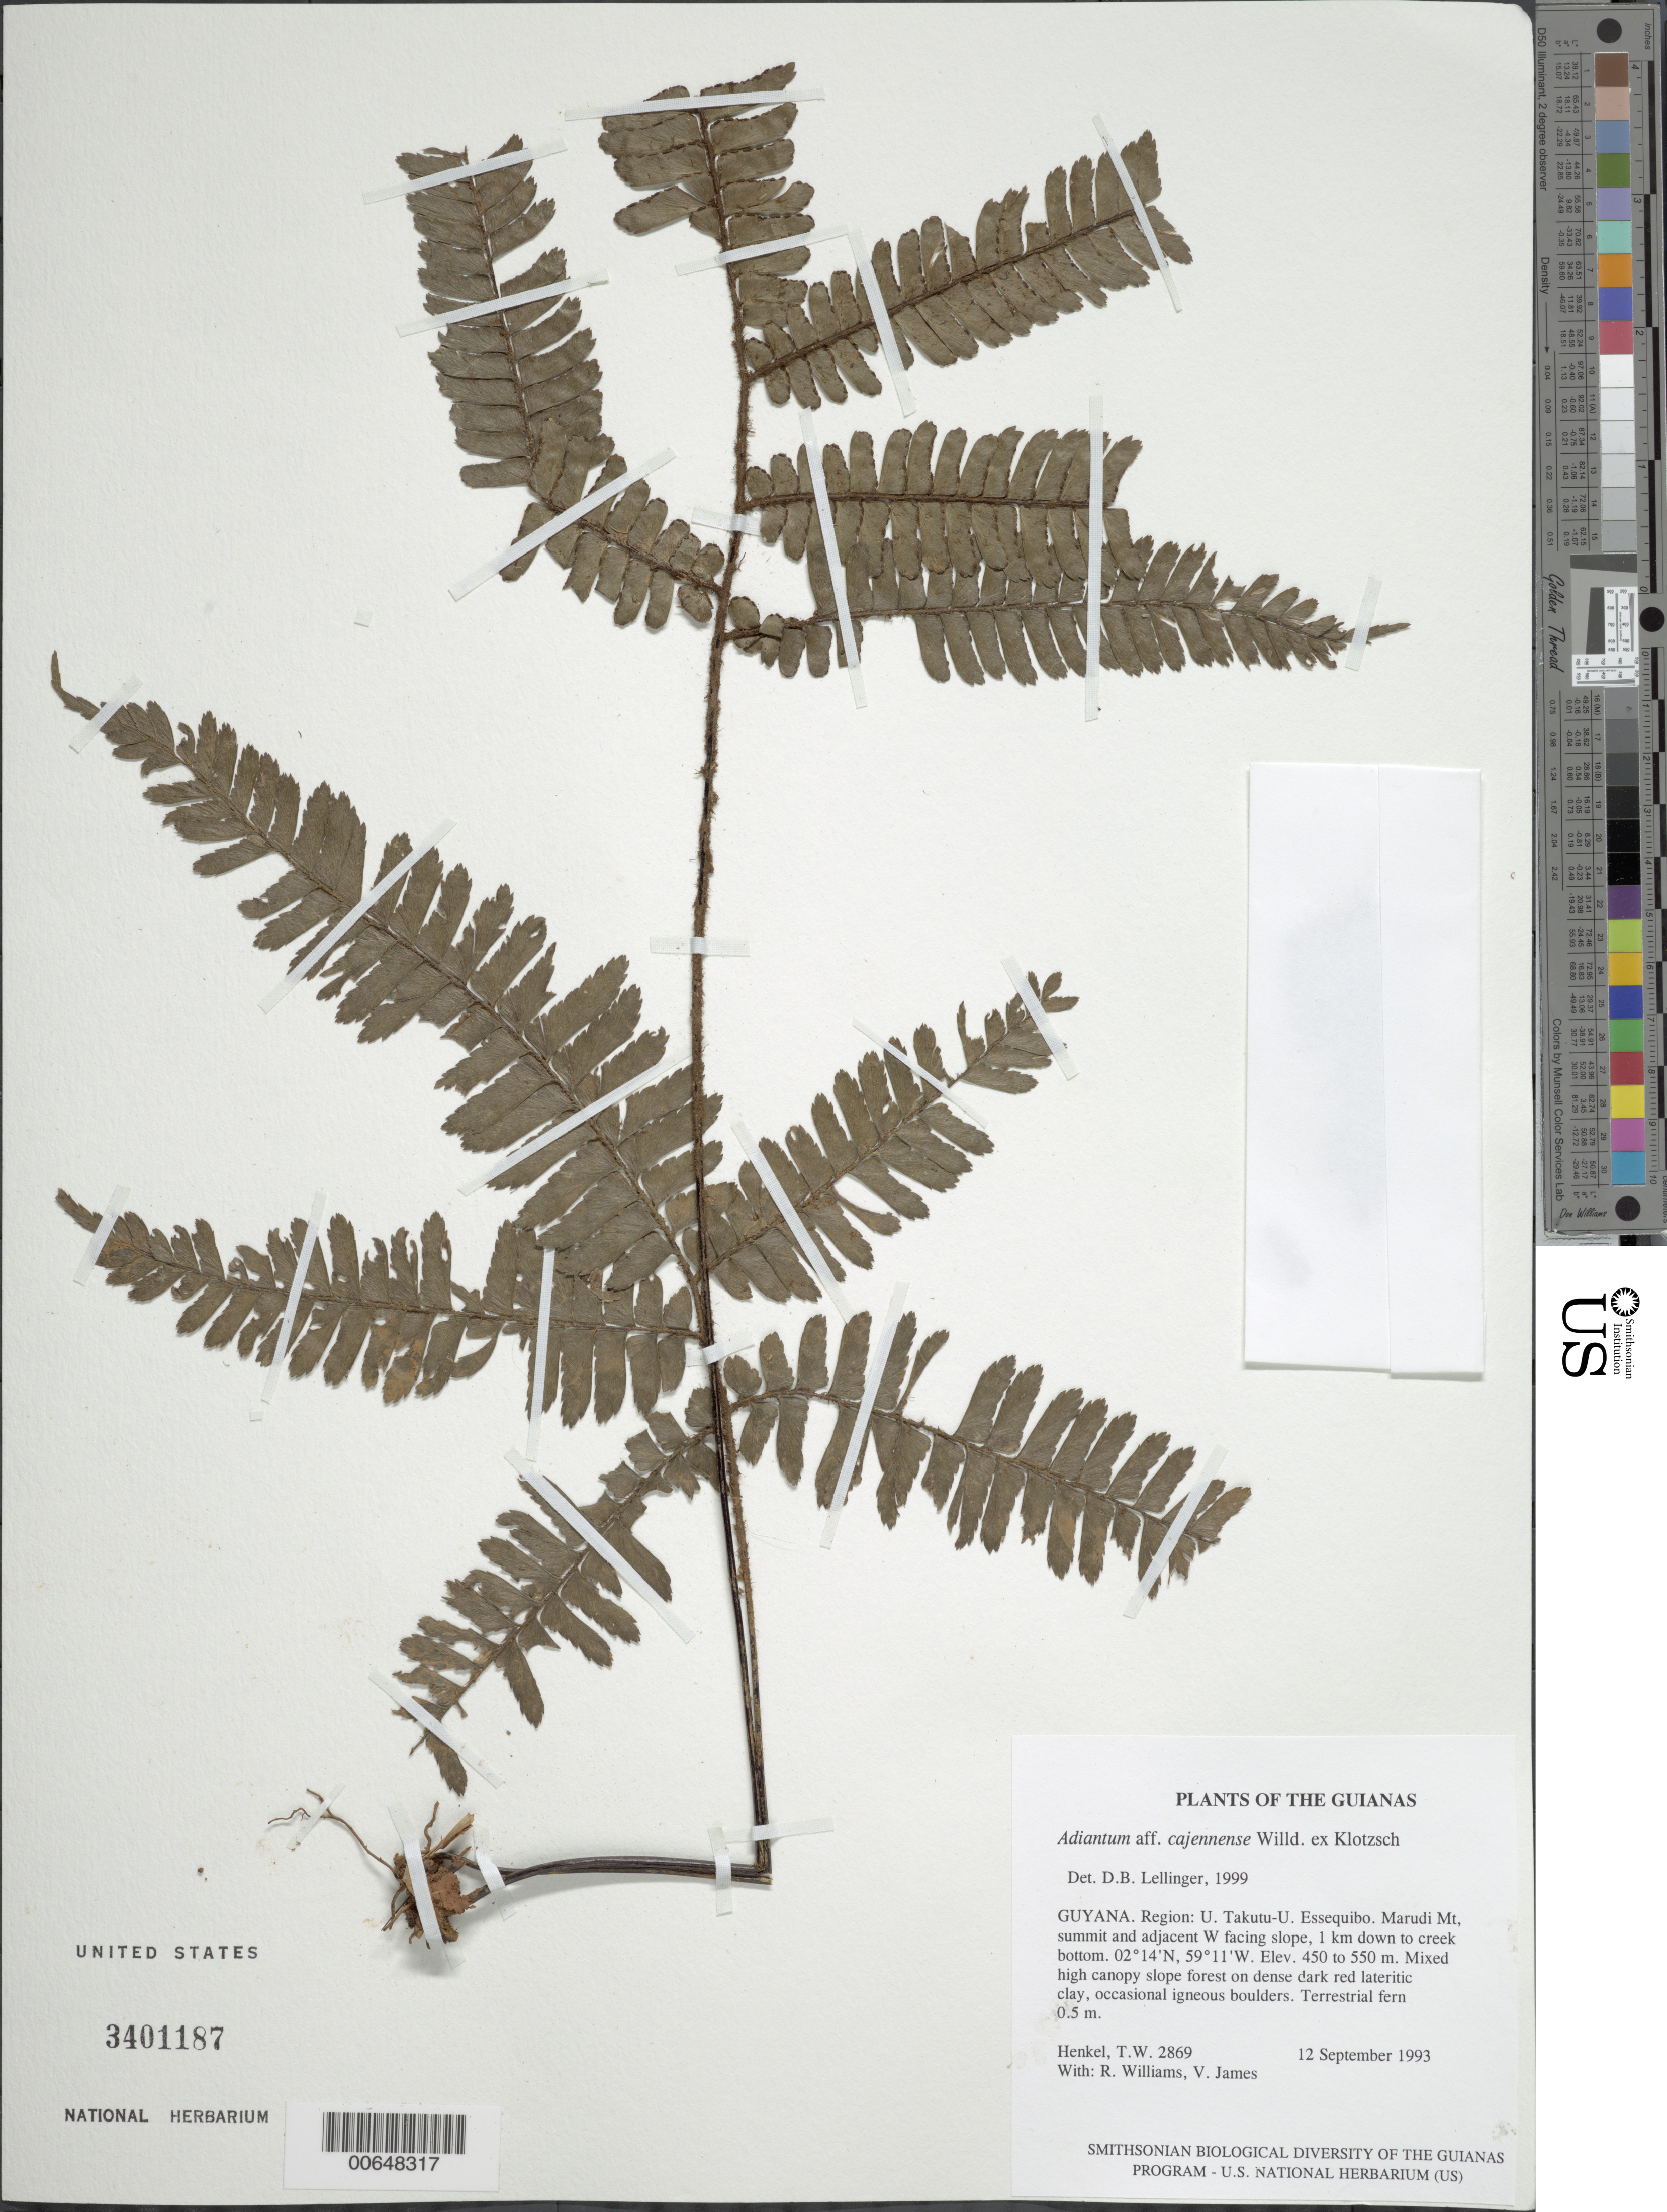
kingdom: Plantae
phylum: Tracheophyta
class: Polypodiopsida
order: Polypodiales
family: Pteridaceae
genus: Adiantum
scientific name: Adiantum cajennense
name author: Willd. ex Klotzsch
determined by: Lellinger, David B., (BOT), Smithsonian Institution - National Museum of Natural History (UNITED STATES)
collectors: T. Henkel, R. Williams & V. James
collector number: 2869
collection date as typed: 12 September 1993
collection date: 1993-09-12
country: Guyana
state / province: U. Takutu-U. Essequibo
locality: Marudi Mt, summit and adjacent W facing slope, 1 km down to creek bottom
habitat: Mixed high canopy slope forest on dense dark red lateritic clay, occasional igneous boulders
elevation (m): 450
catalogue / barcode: US 3401187